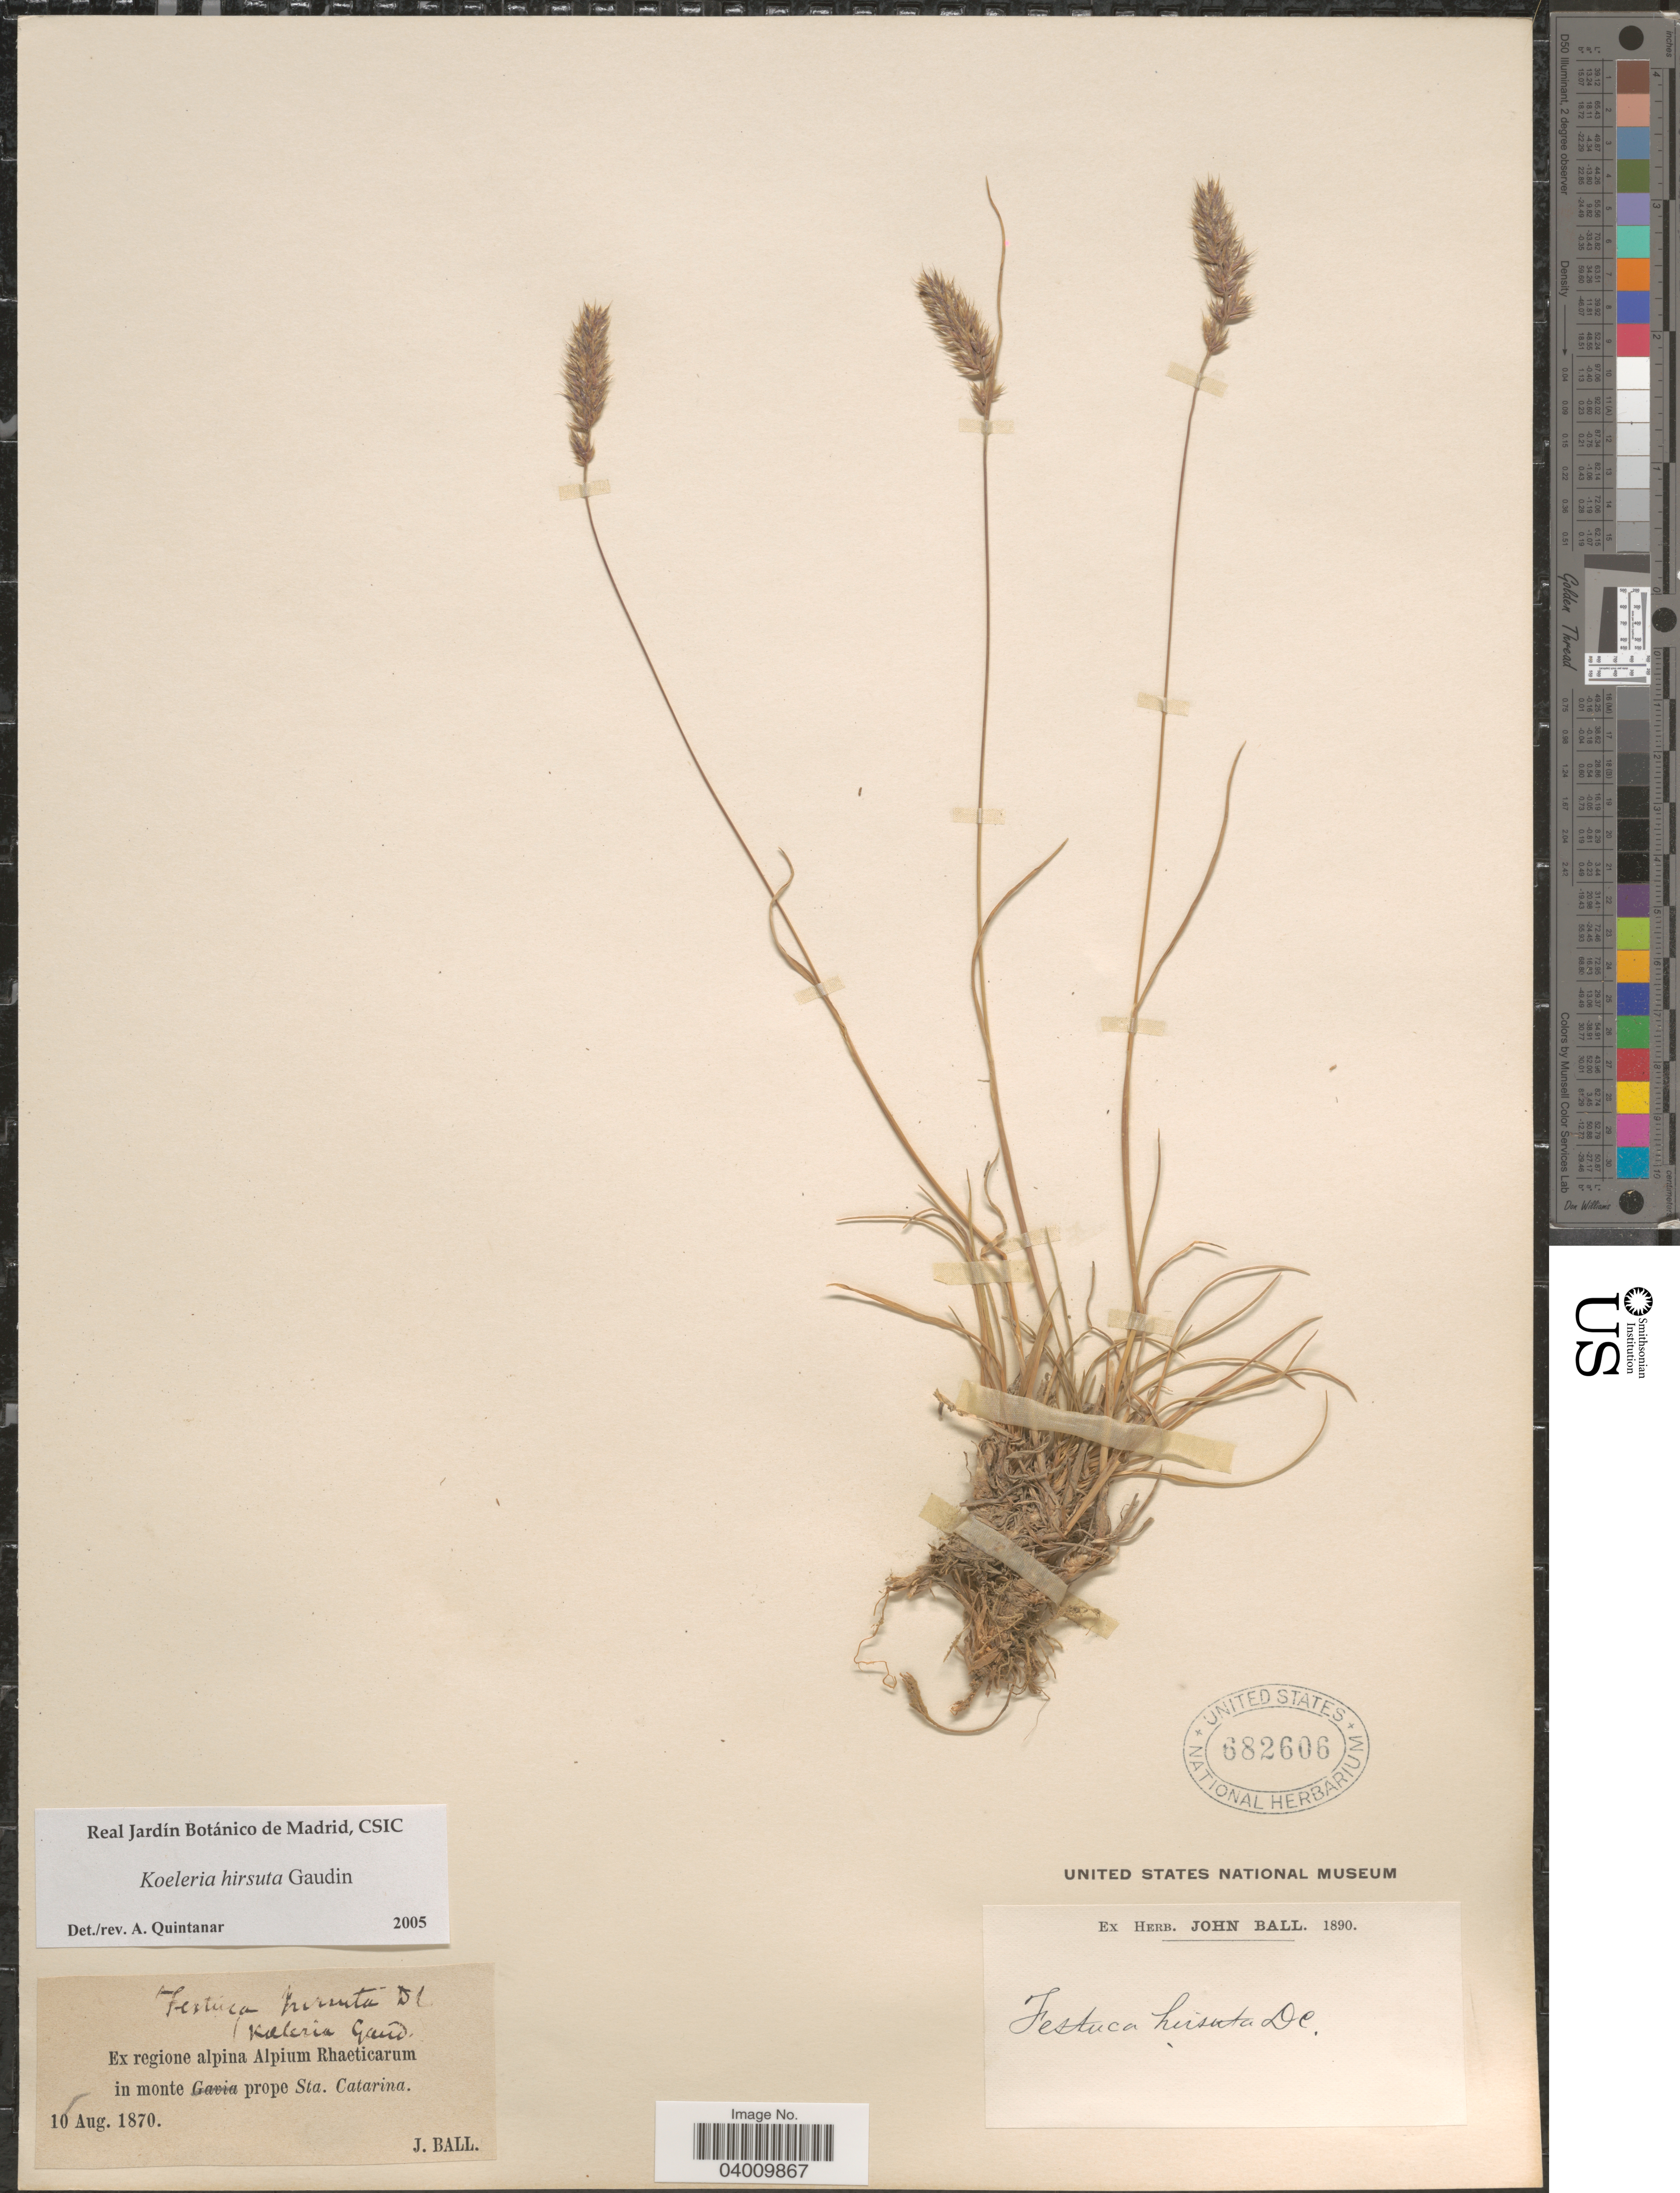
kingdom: Plantae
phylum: Tracheophyta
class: Liliopsida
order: Poales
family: Poaceae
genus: Koeleria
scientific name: Koeleria hirsuta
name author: Gaudin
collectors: J. Ball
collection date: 1870-08-10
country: Italy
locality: Ex regione alpina Alpium Rhaeticarum in monte prope Sta Catarina.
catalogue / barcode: US 682606